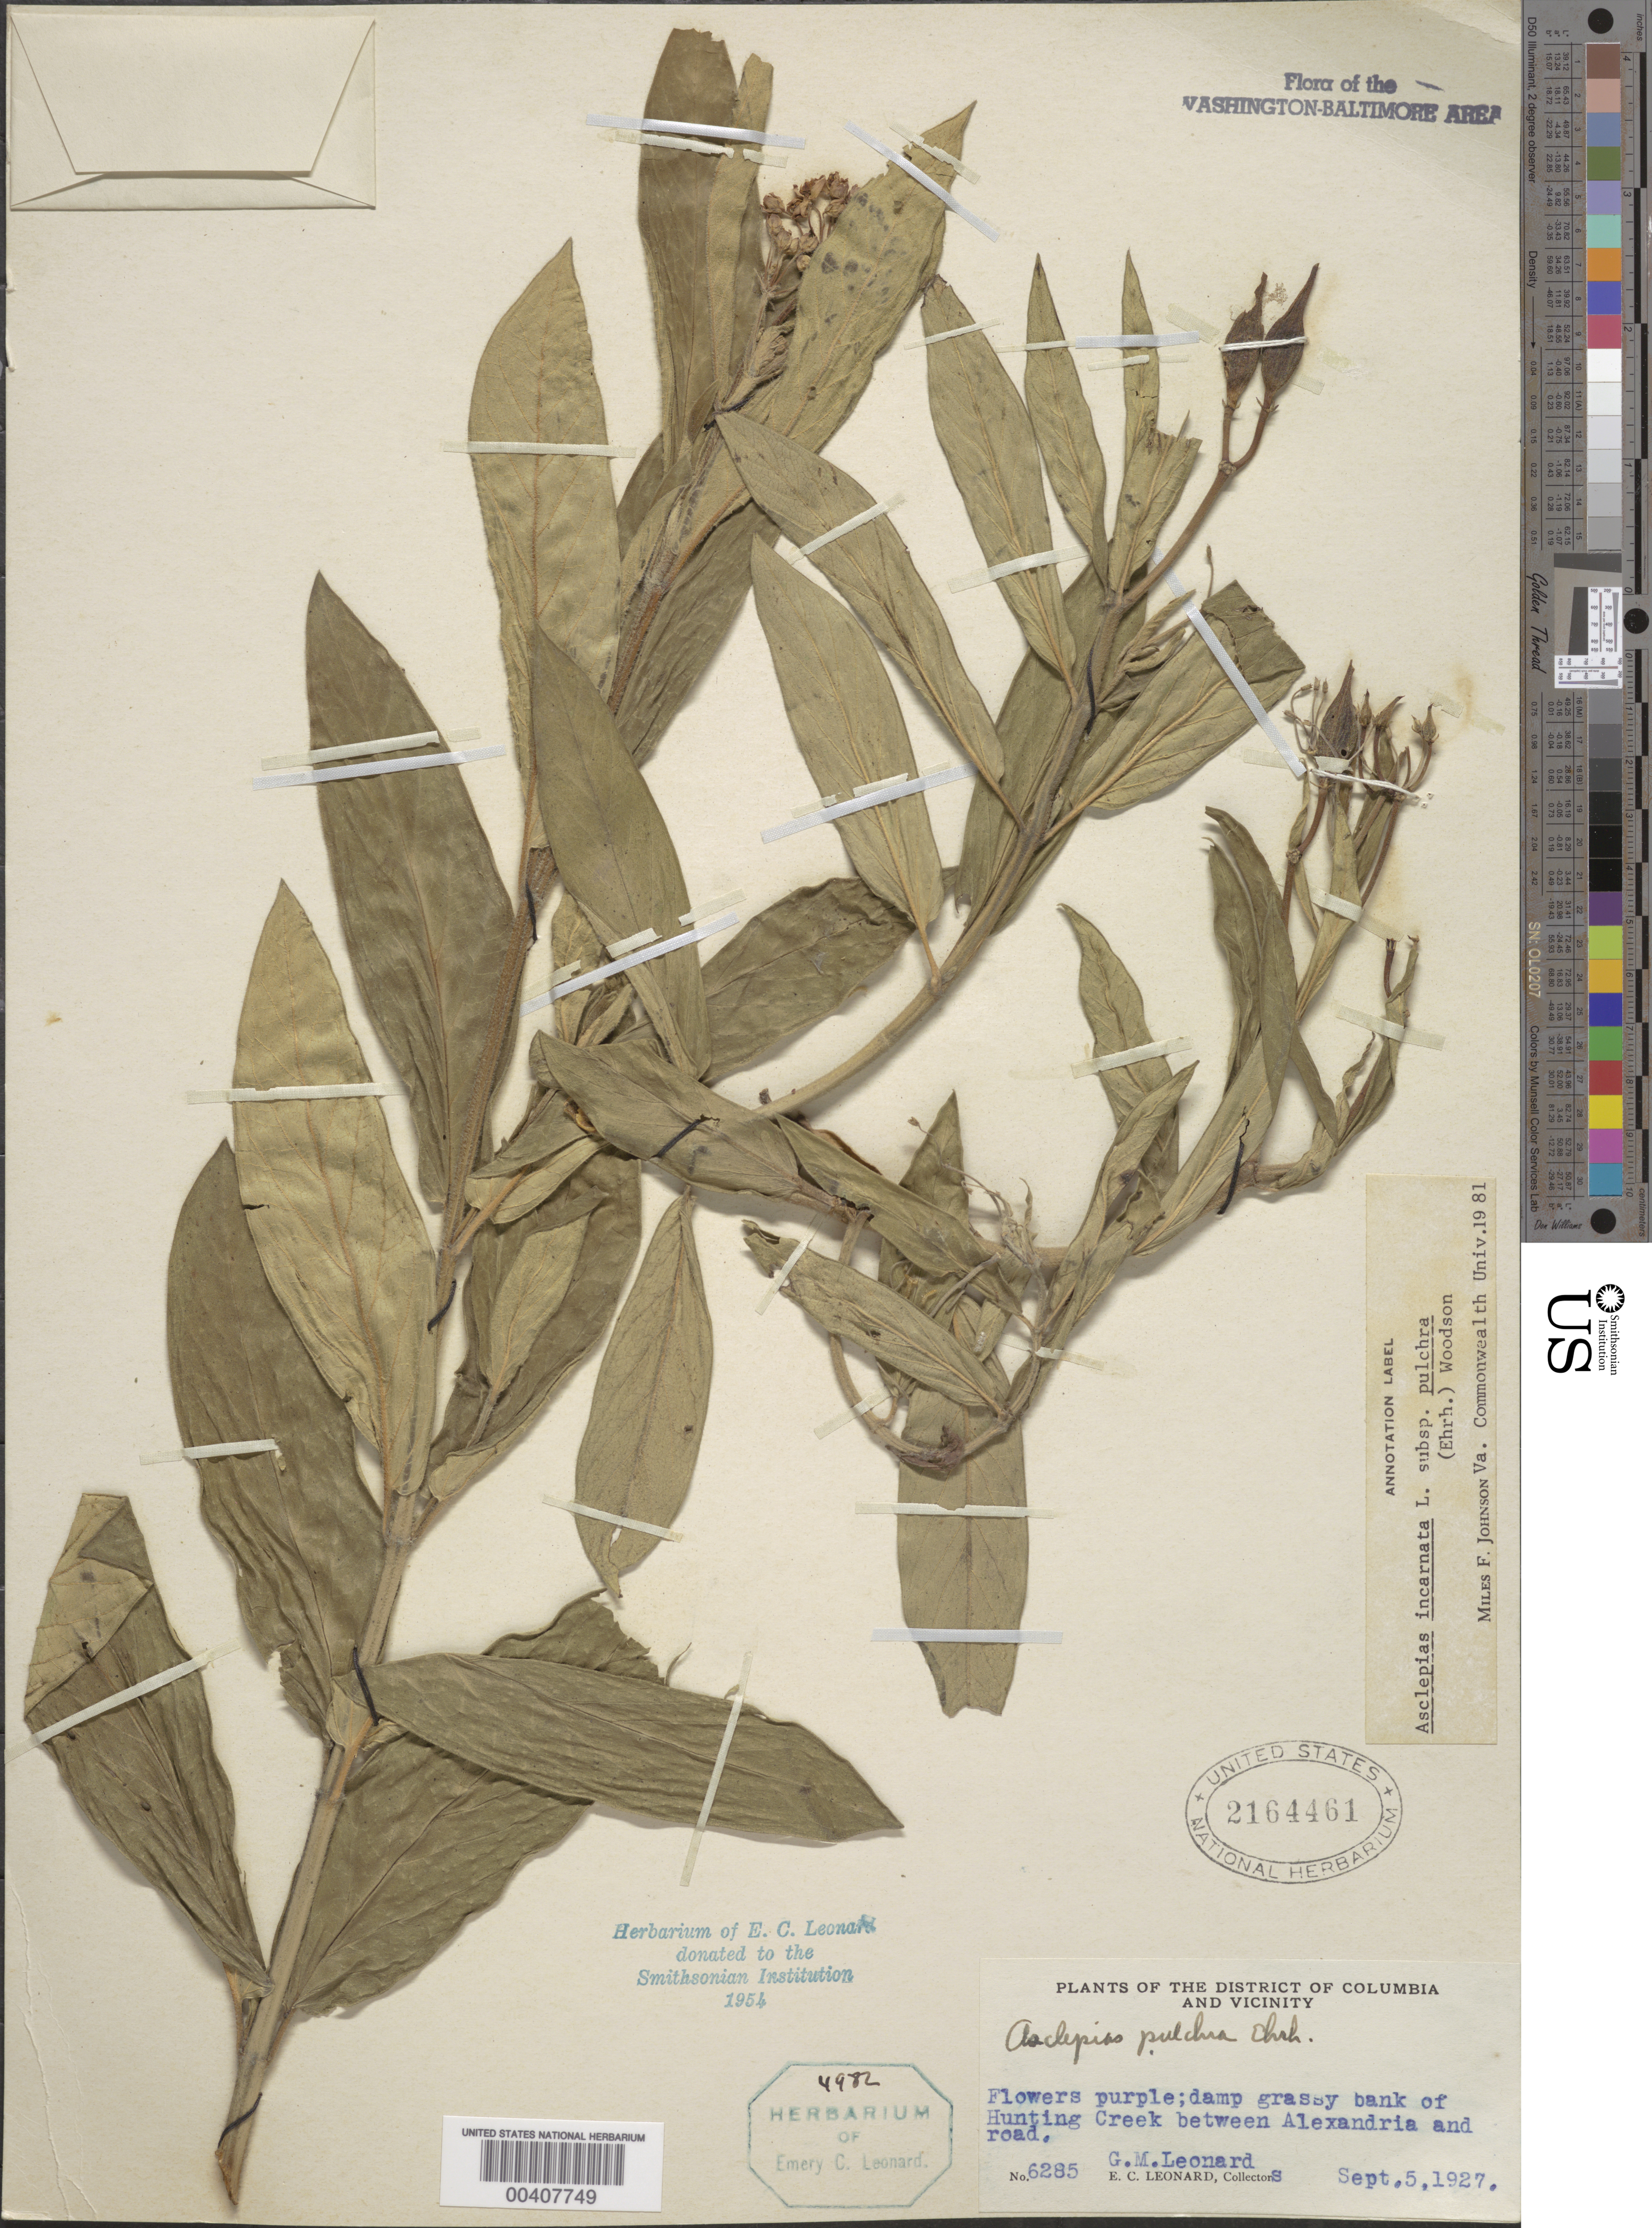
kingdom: Plantae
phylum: Tracheophyta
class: Magnoliopsida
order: Gentianales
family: Apocynaceae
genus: Asclepias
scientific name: Asclepias incarnata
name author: L.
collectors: G. M. Leonard & E. C. Leonard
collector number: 6285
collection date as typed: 05 Sep 1927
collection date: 1927-09-05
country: United States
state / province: Virginia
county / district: Fairfax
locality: Hunting Creek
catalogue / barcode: US 2164461